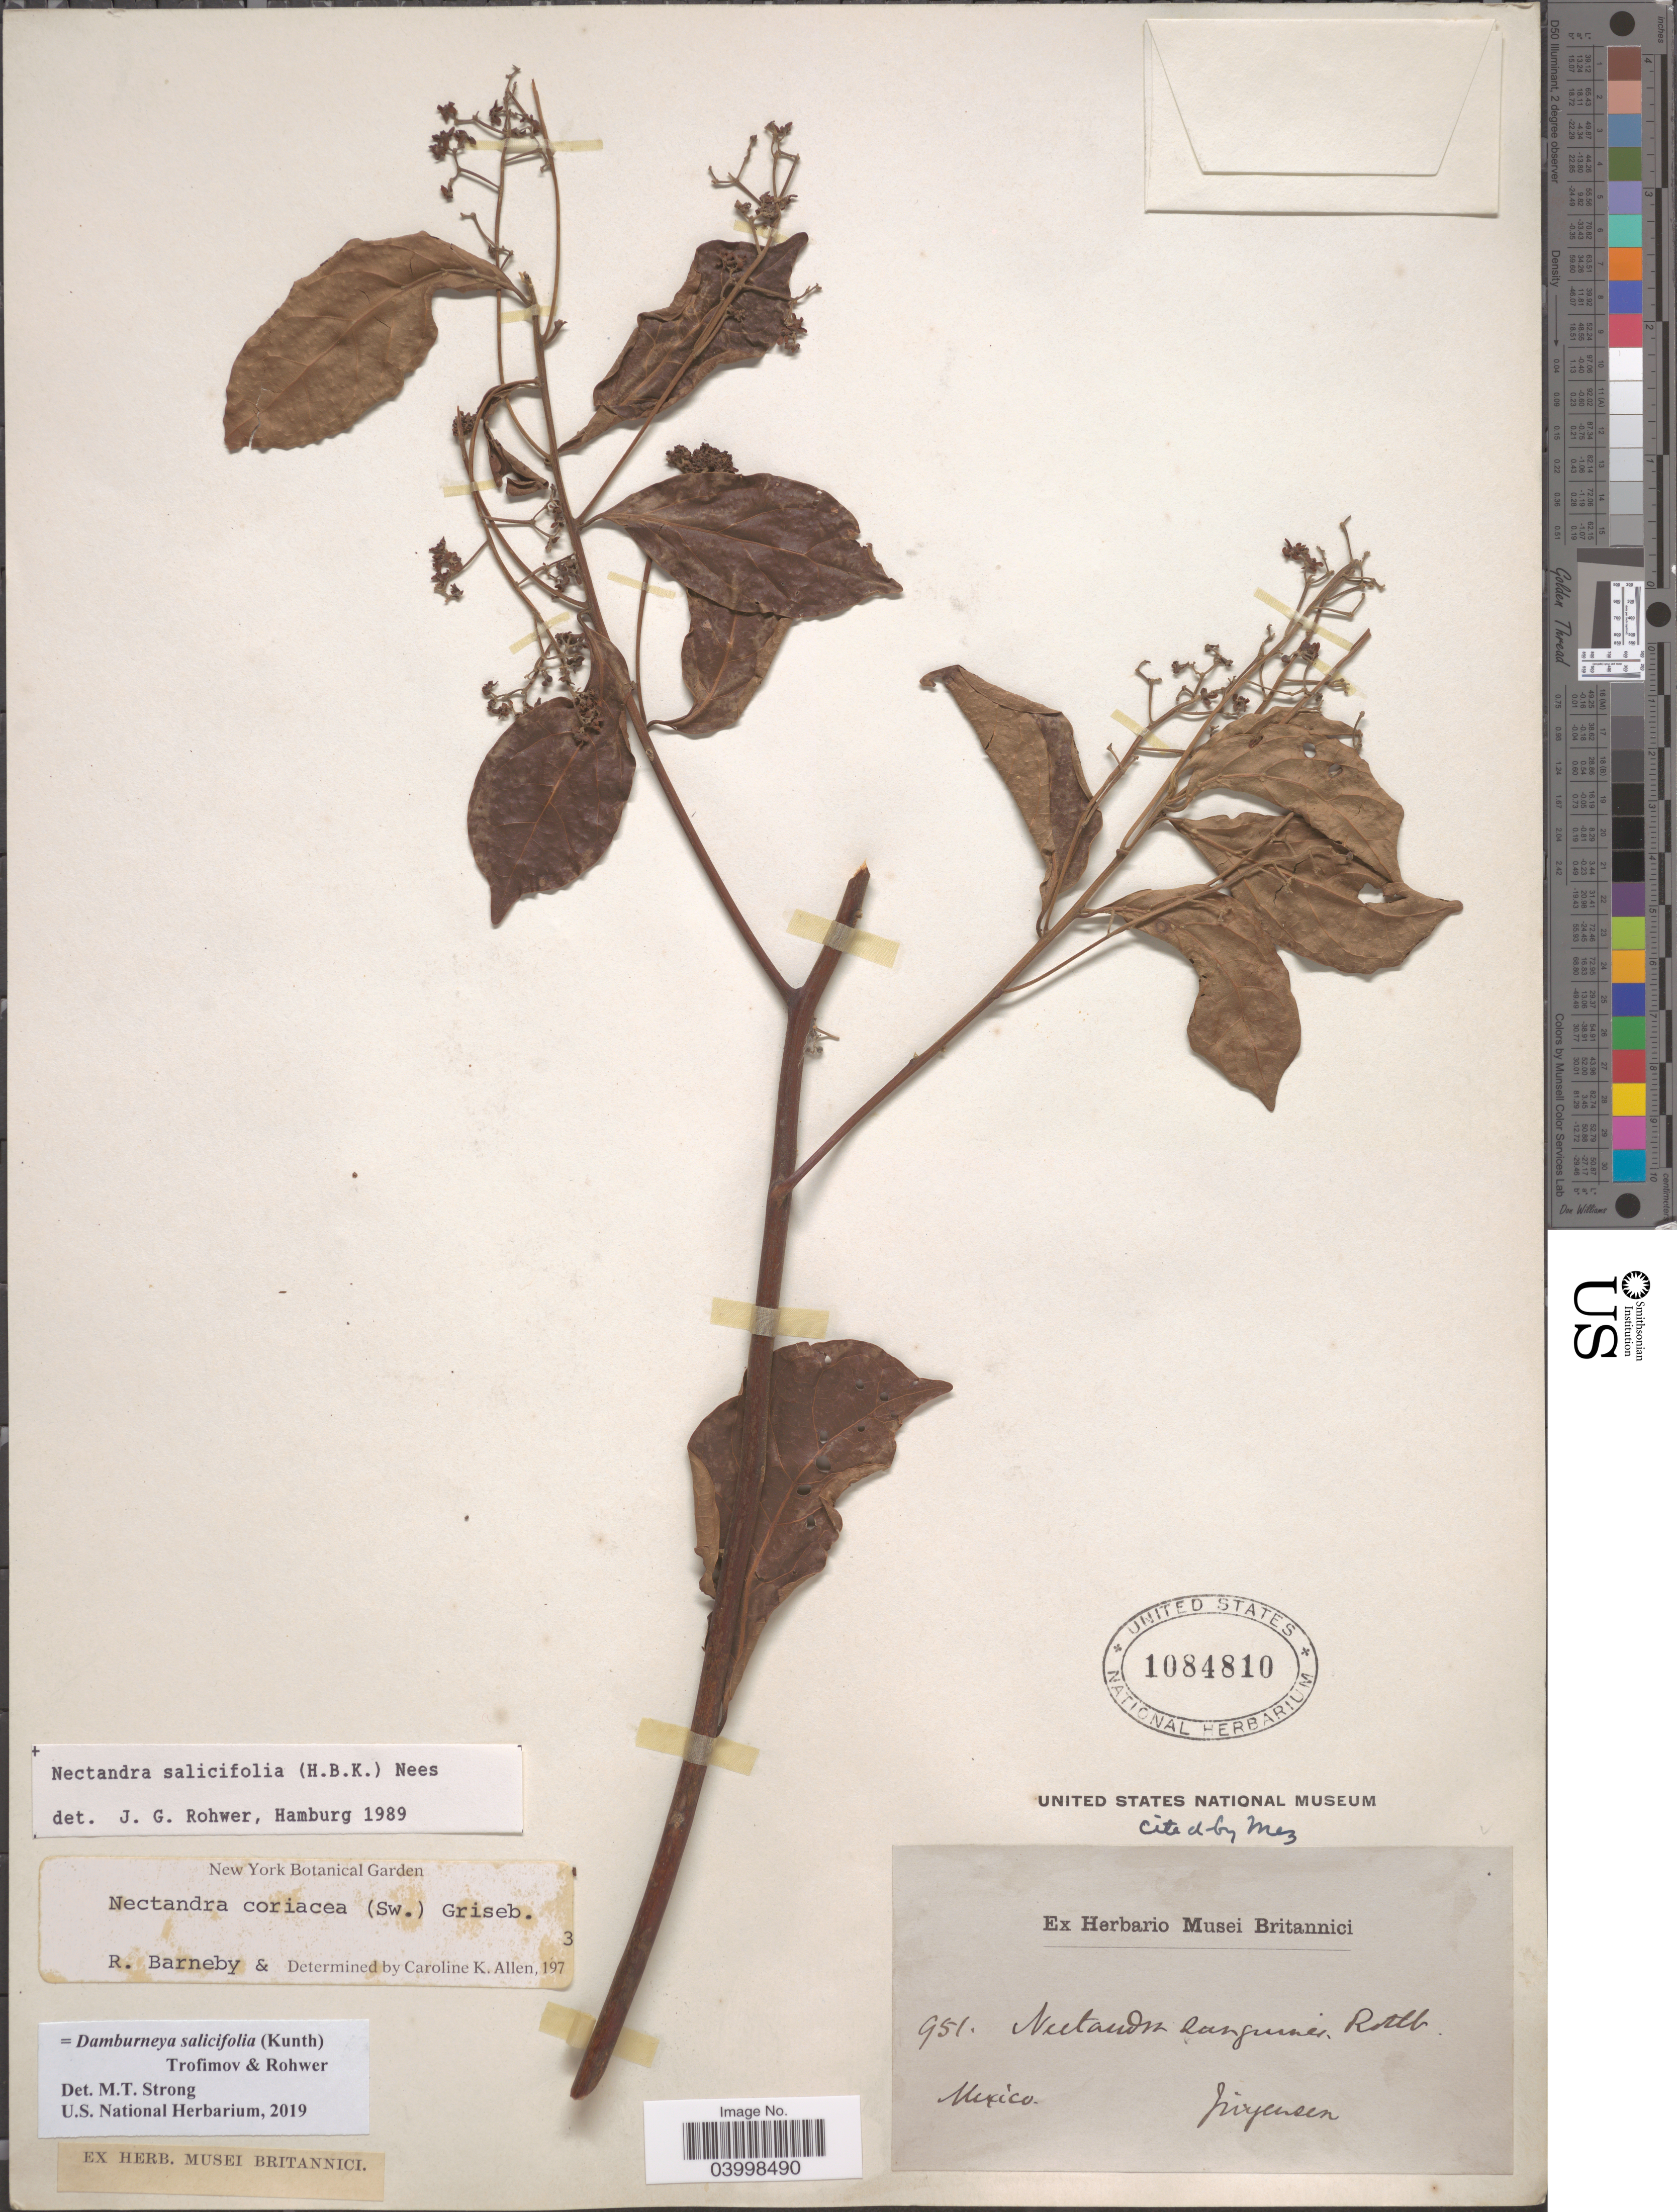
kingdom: Plantae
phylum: Tracheophyta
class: Magnoliopsida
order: Laurales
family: Lauraceae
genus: Damburneya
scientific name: Damburneya salicifolia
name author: (Kunth) Trofimov & Rohwer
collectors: -. Jurgensen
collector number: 951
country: Mexico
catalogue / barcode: US 1084810